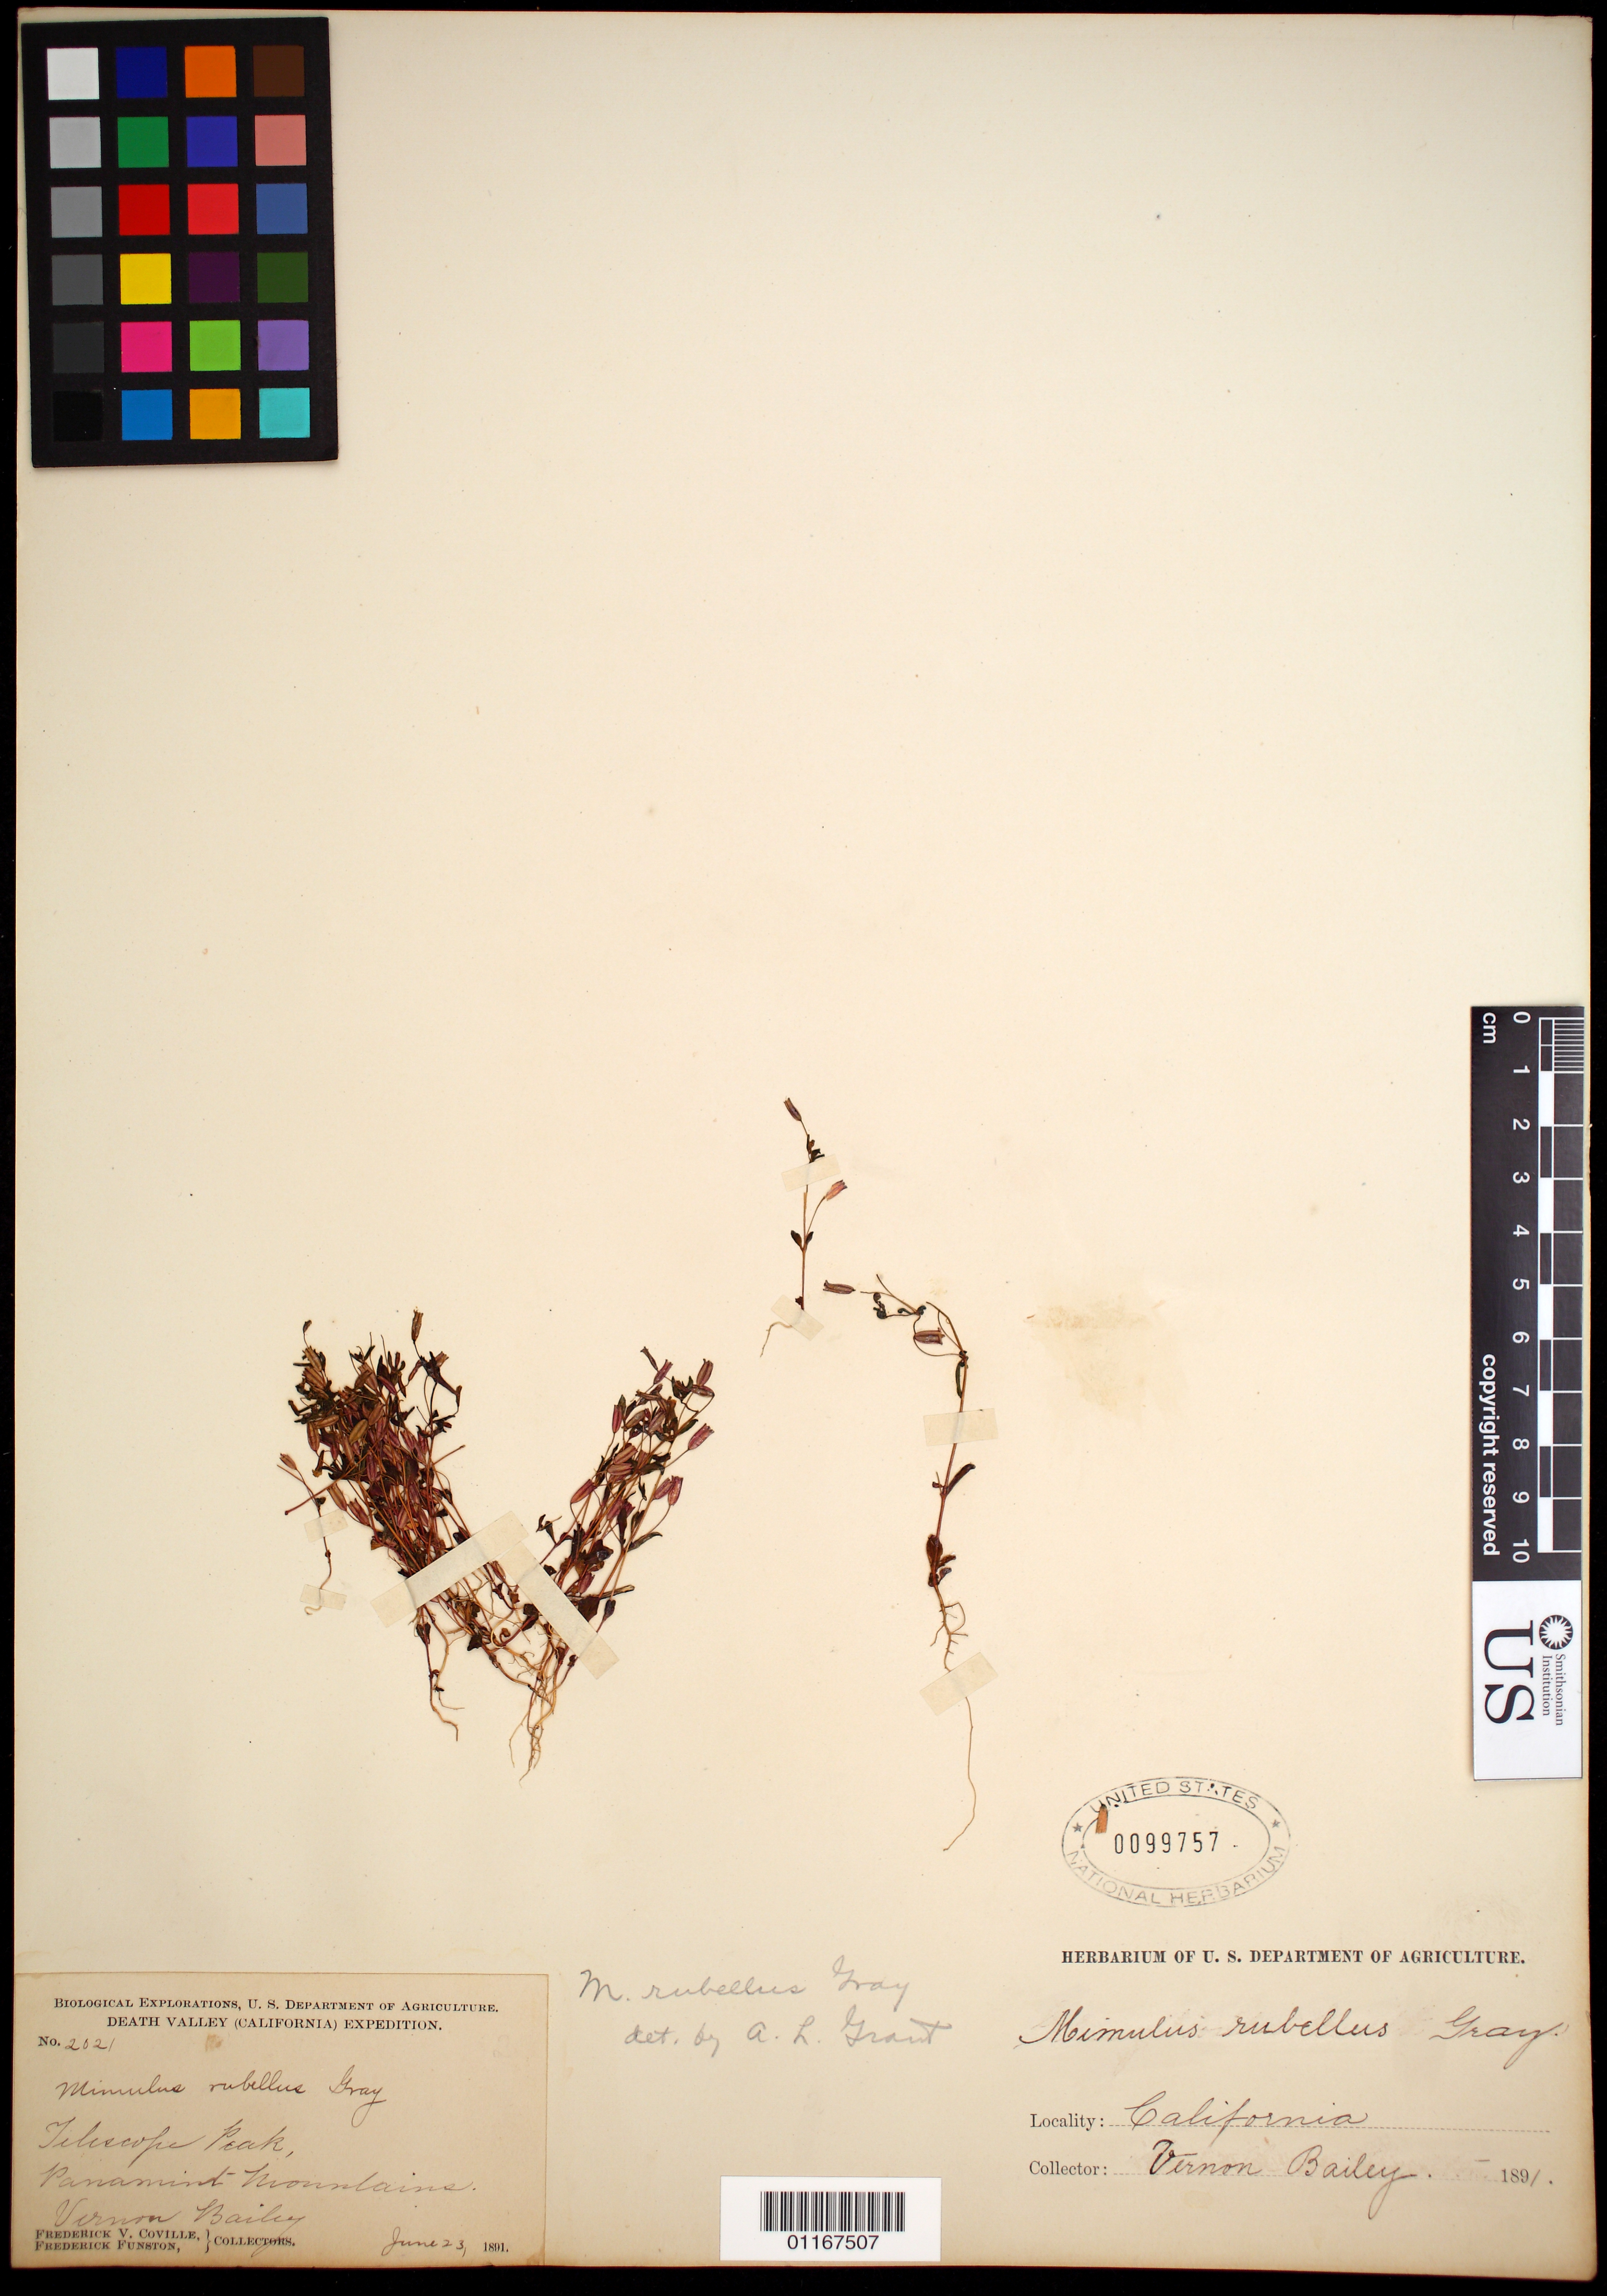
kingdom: Plantae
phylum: Tracheophyta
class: Magnoliopsida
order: Lamiales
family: Phrymaceae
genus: Mimulus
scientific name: Mimulus rubellus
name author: A. Gray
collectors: V. O. Bailey, F. V. Coville & F. Funston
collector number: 2021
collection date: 1891-06-23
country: United States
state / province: California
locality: Telescope Park, Panamint Mountains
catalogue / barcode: US 99757